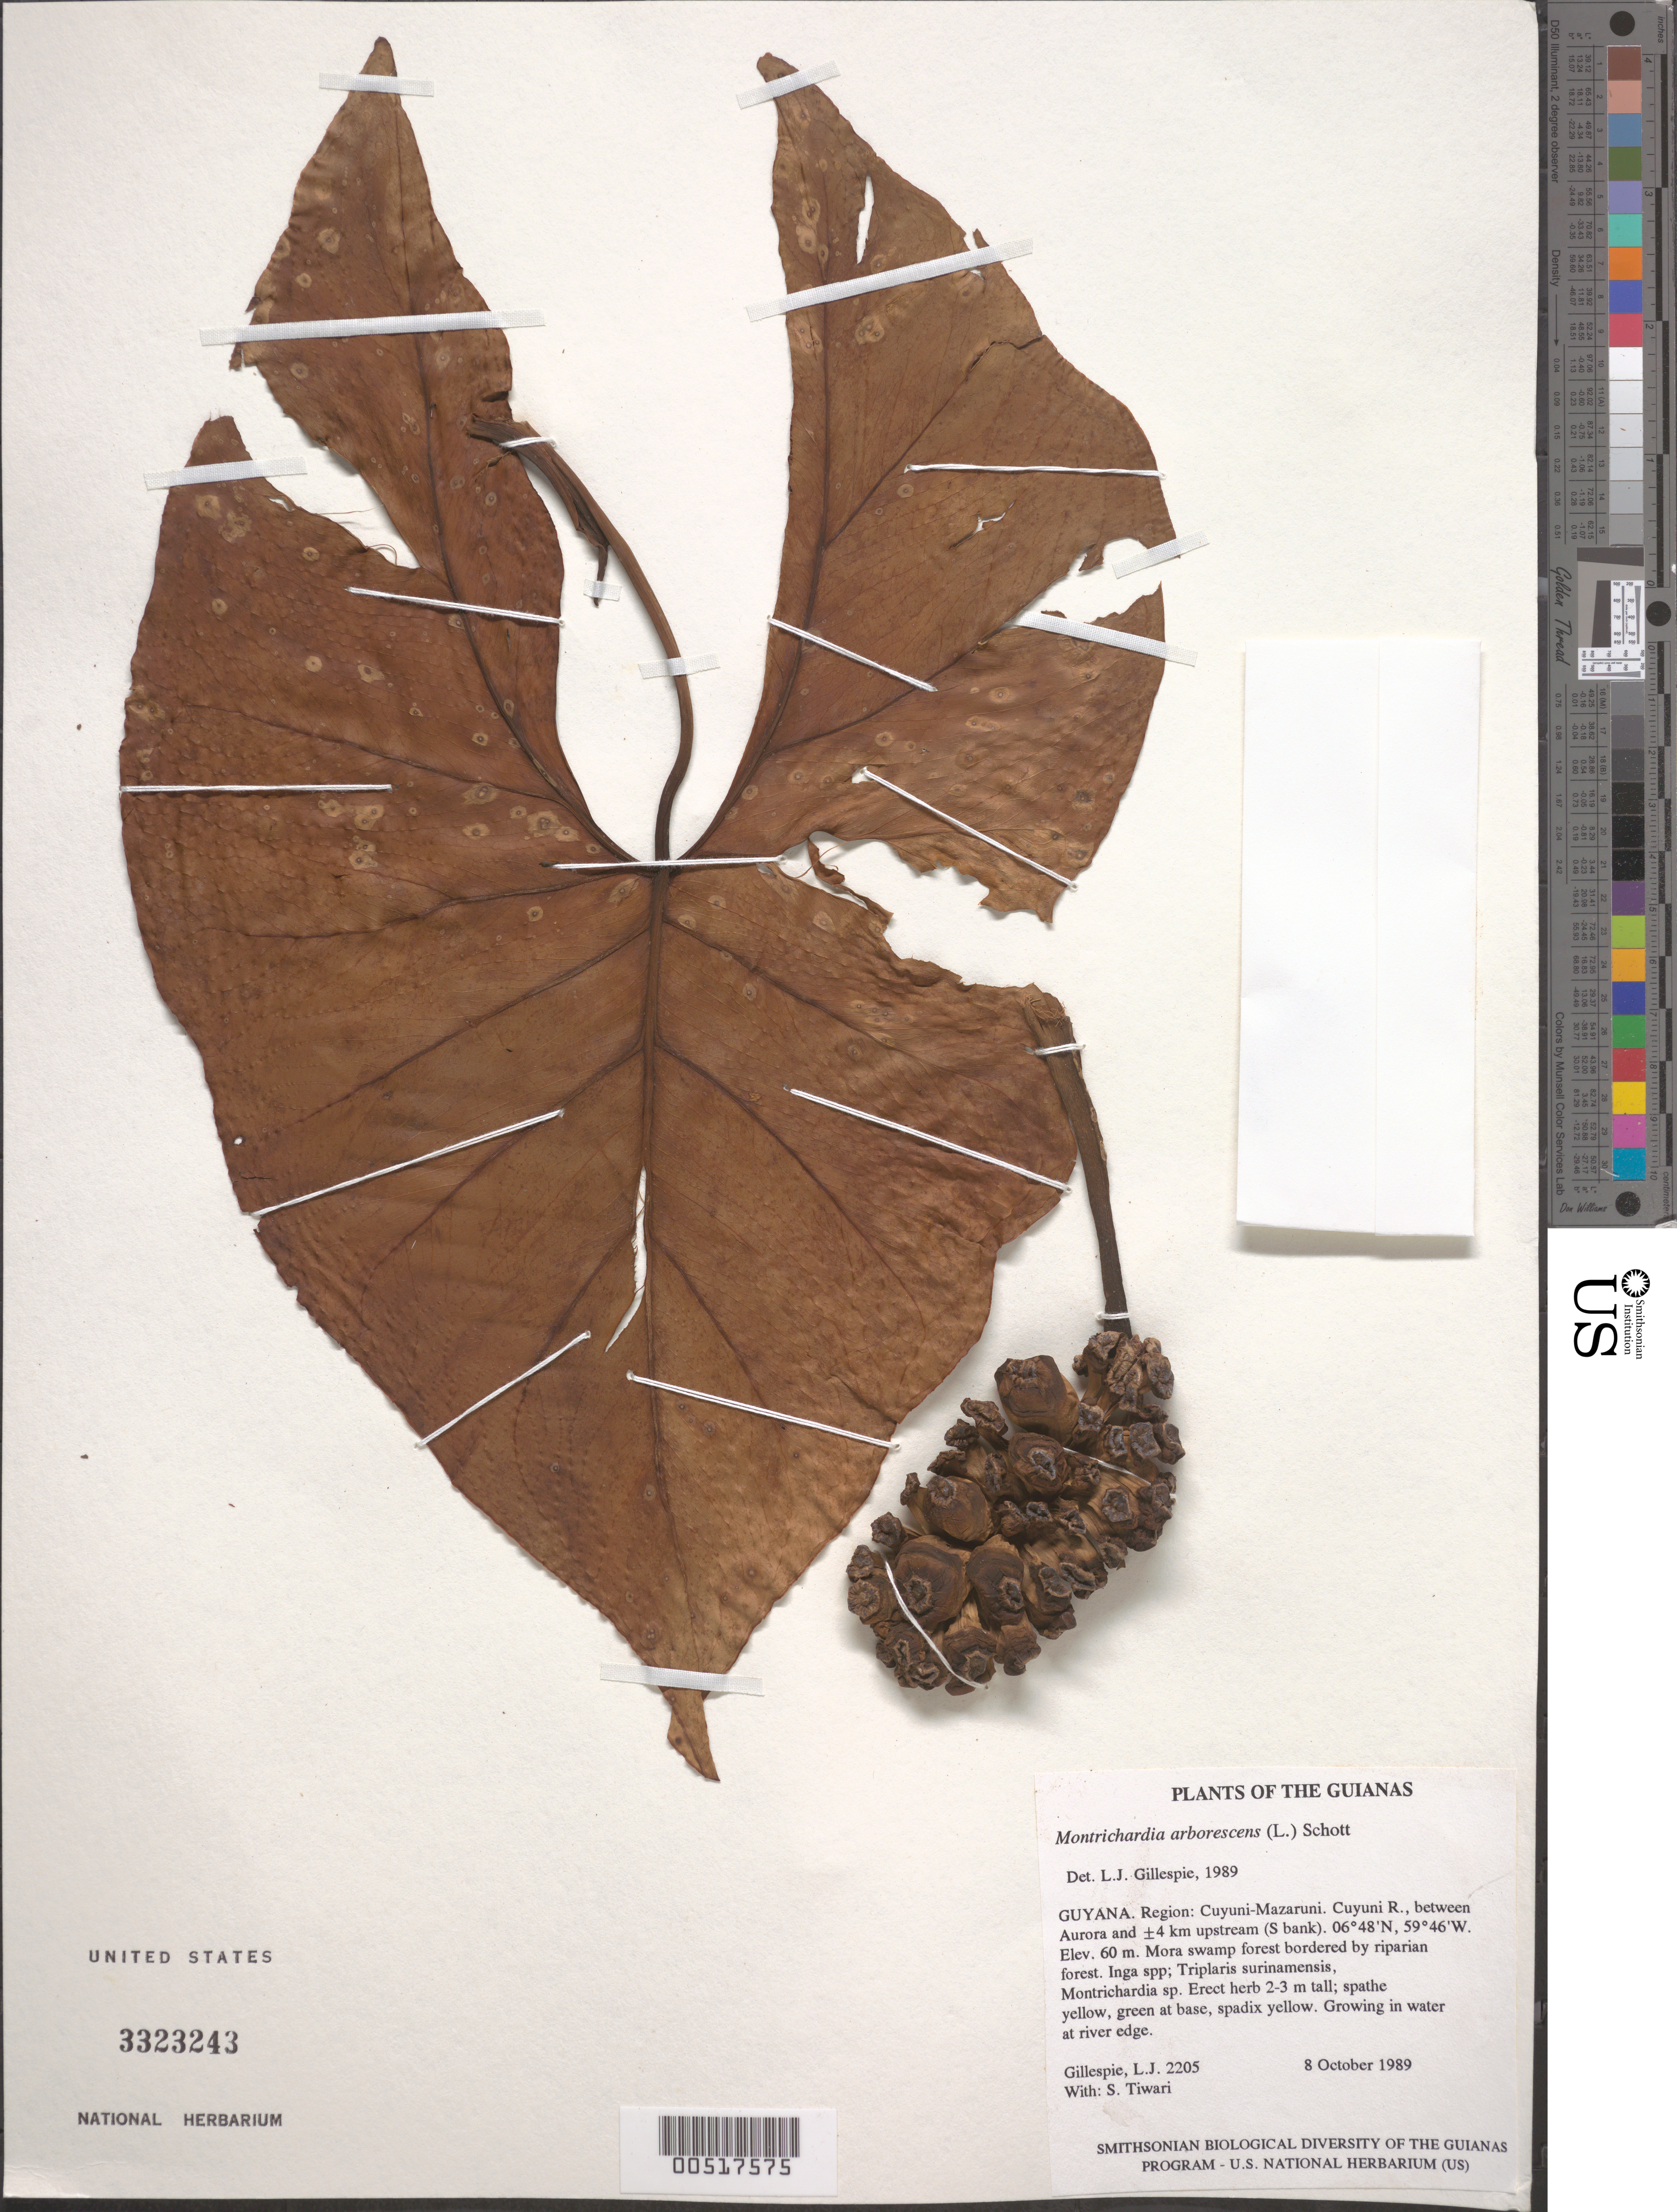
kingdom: Plantae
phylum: Tracheophyta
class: Liliopsida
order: Alismatales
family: Araceae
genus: Montrichardia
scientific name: Montrichardia arborescens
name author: (L.) Schott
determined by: Gillespie, L. J.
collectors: L. J. Gillespie & S. Tiwari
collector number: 2205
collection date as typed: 8 October 1989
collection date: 1989-10-08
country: Guyana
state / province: Cuyuni-Mazaruni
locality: Cuyuni R., between Aurora and ±4 km upstream (S bank)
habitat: Mora swamp forest bordered by riparian forest. Inga spp; Triplaris surinamensis, Montrichardia sp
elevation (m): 60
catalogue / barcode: US 3323243